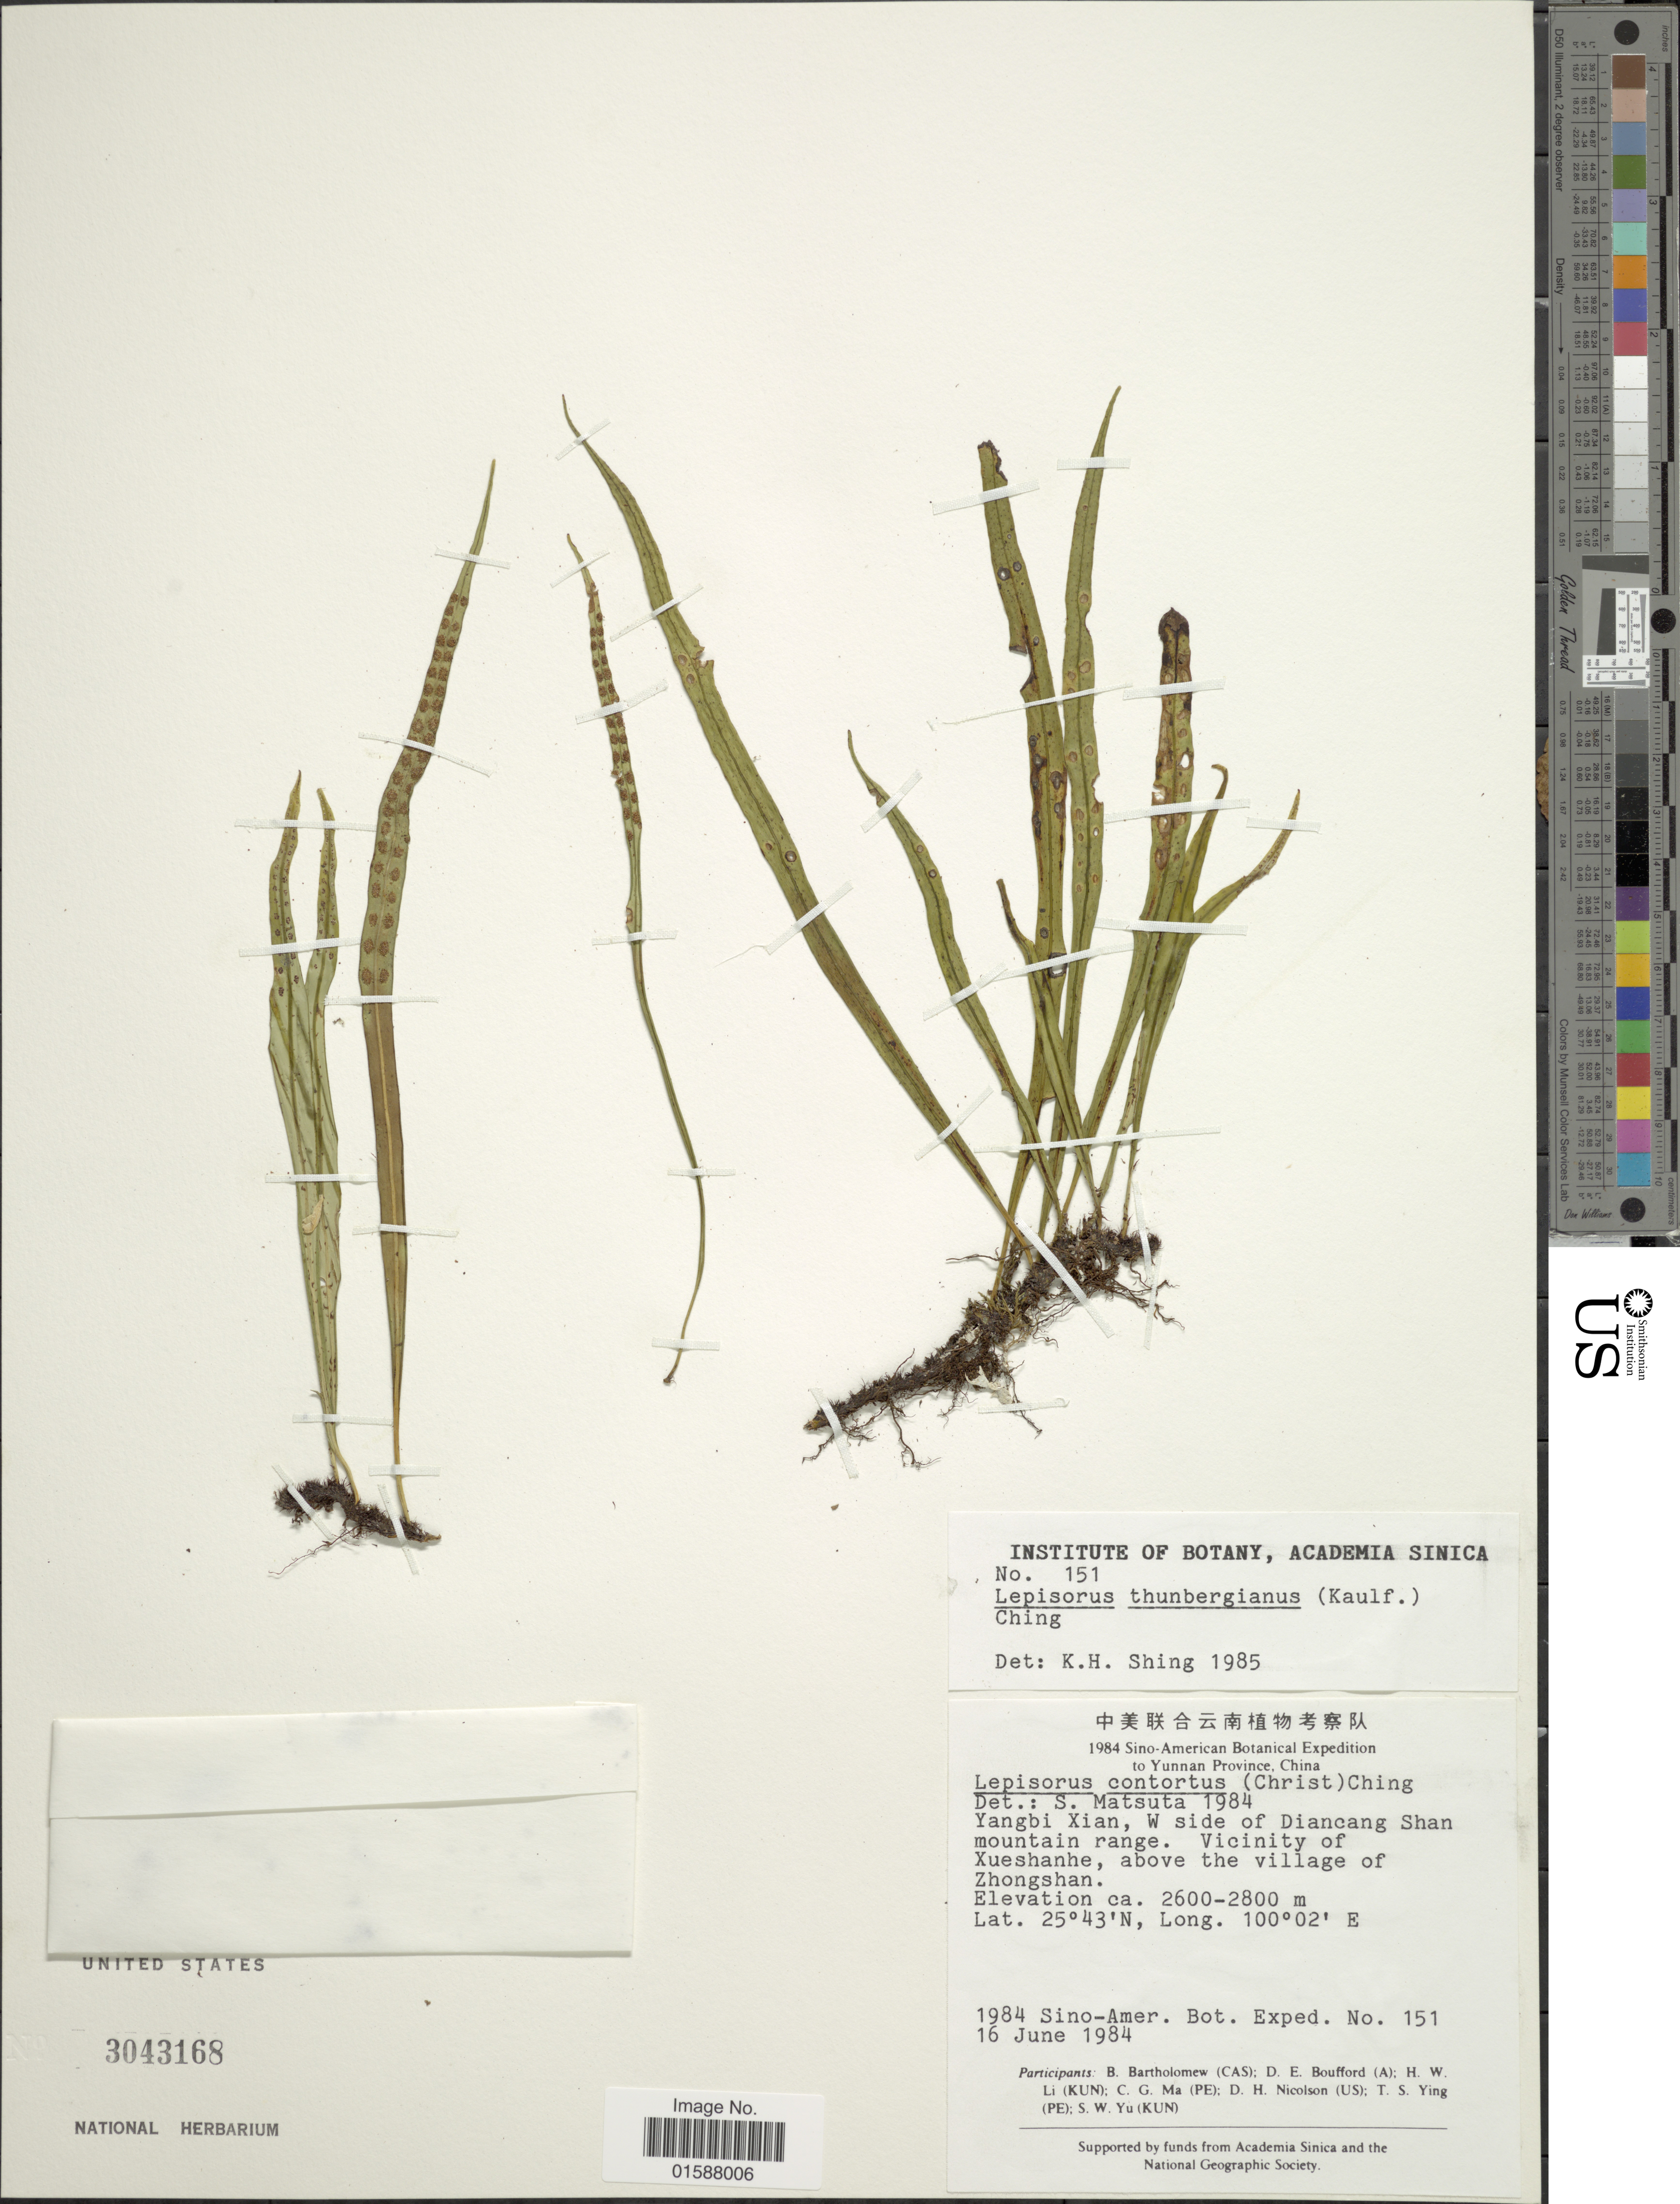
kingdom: Plantae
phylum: Tracheophyta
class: Polypodiopsida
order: Polypodiales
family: Polypodiaceae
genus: Lepisorus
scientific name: Lepisorus thunbergianus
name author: (Kaulf.) Ching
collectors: Sino-Amer. Bot. Exped. 1984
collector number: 151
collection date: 1984-06-16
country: China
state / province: Yunnan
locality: Yangbi Xian, W side of Diancang Shan mountain range. Vicinity of Xueshanne, above the village of Zhongshan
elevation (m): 2600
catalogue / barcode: US 3043168